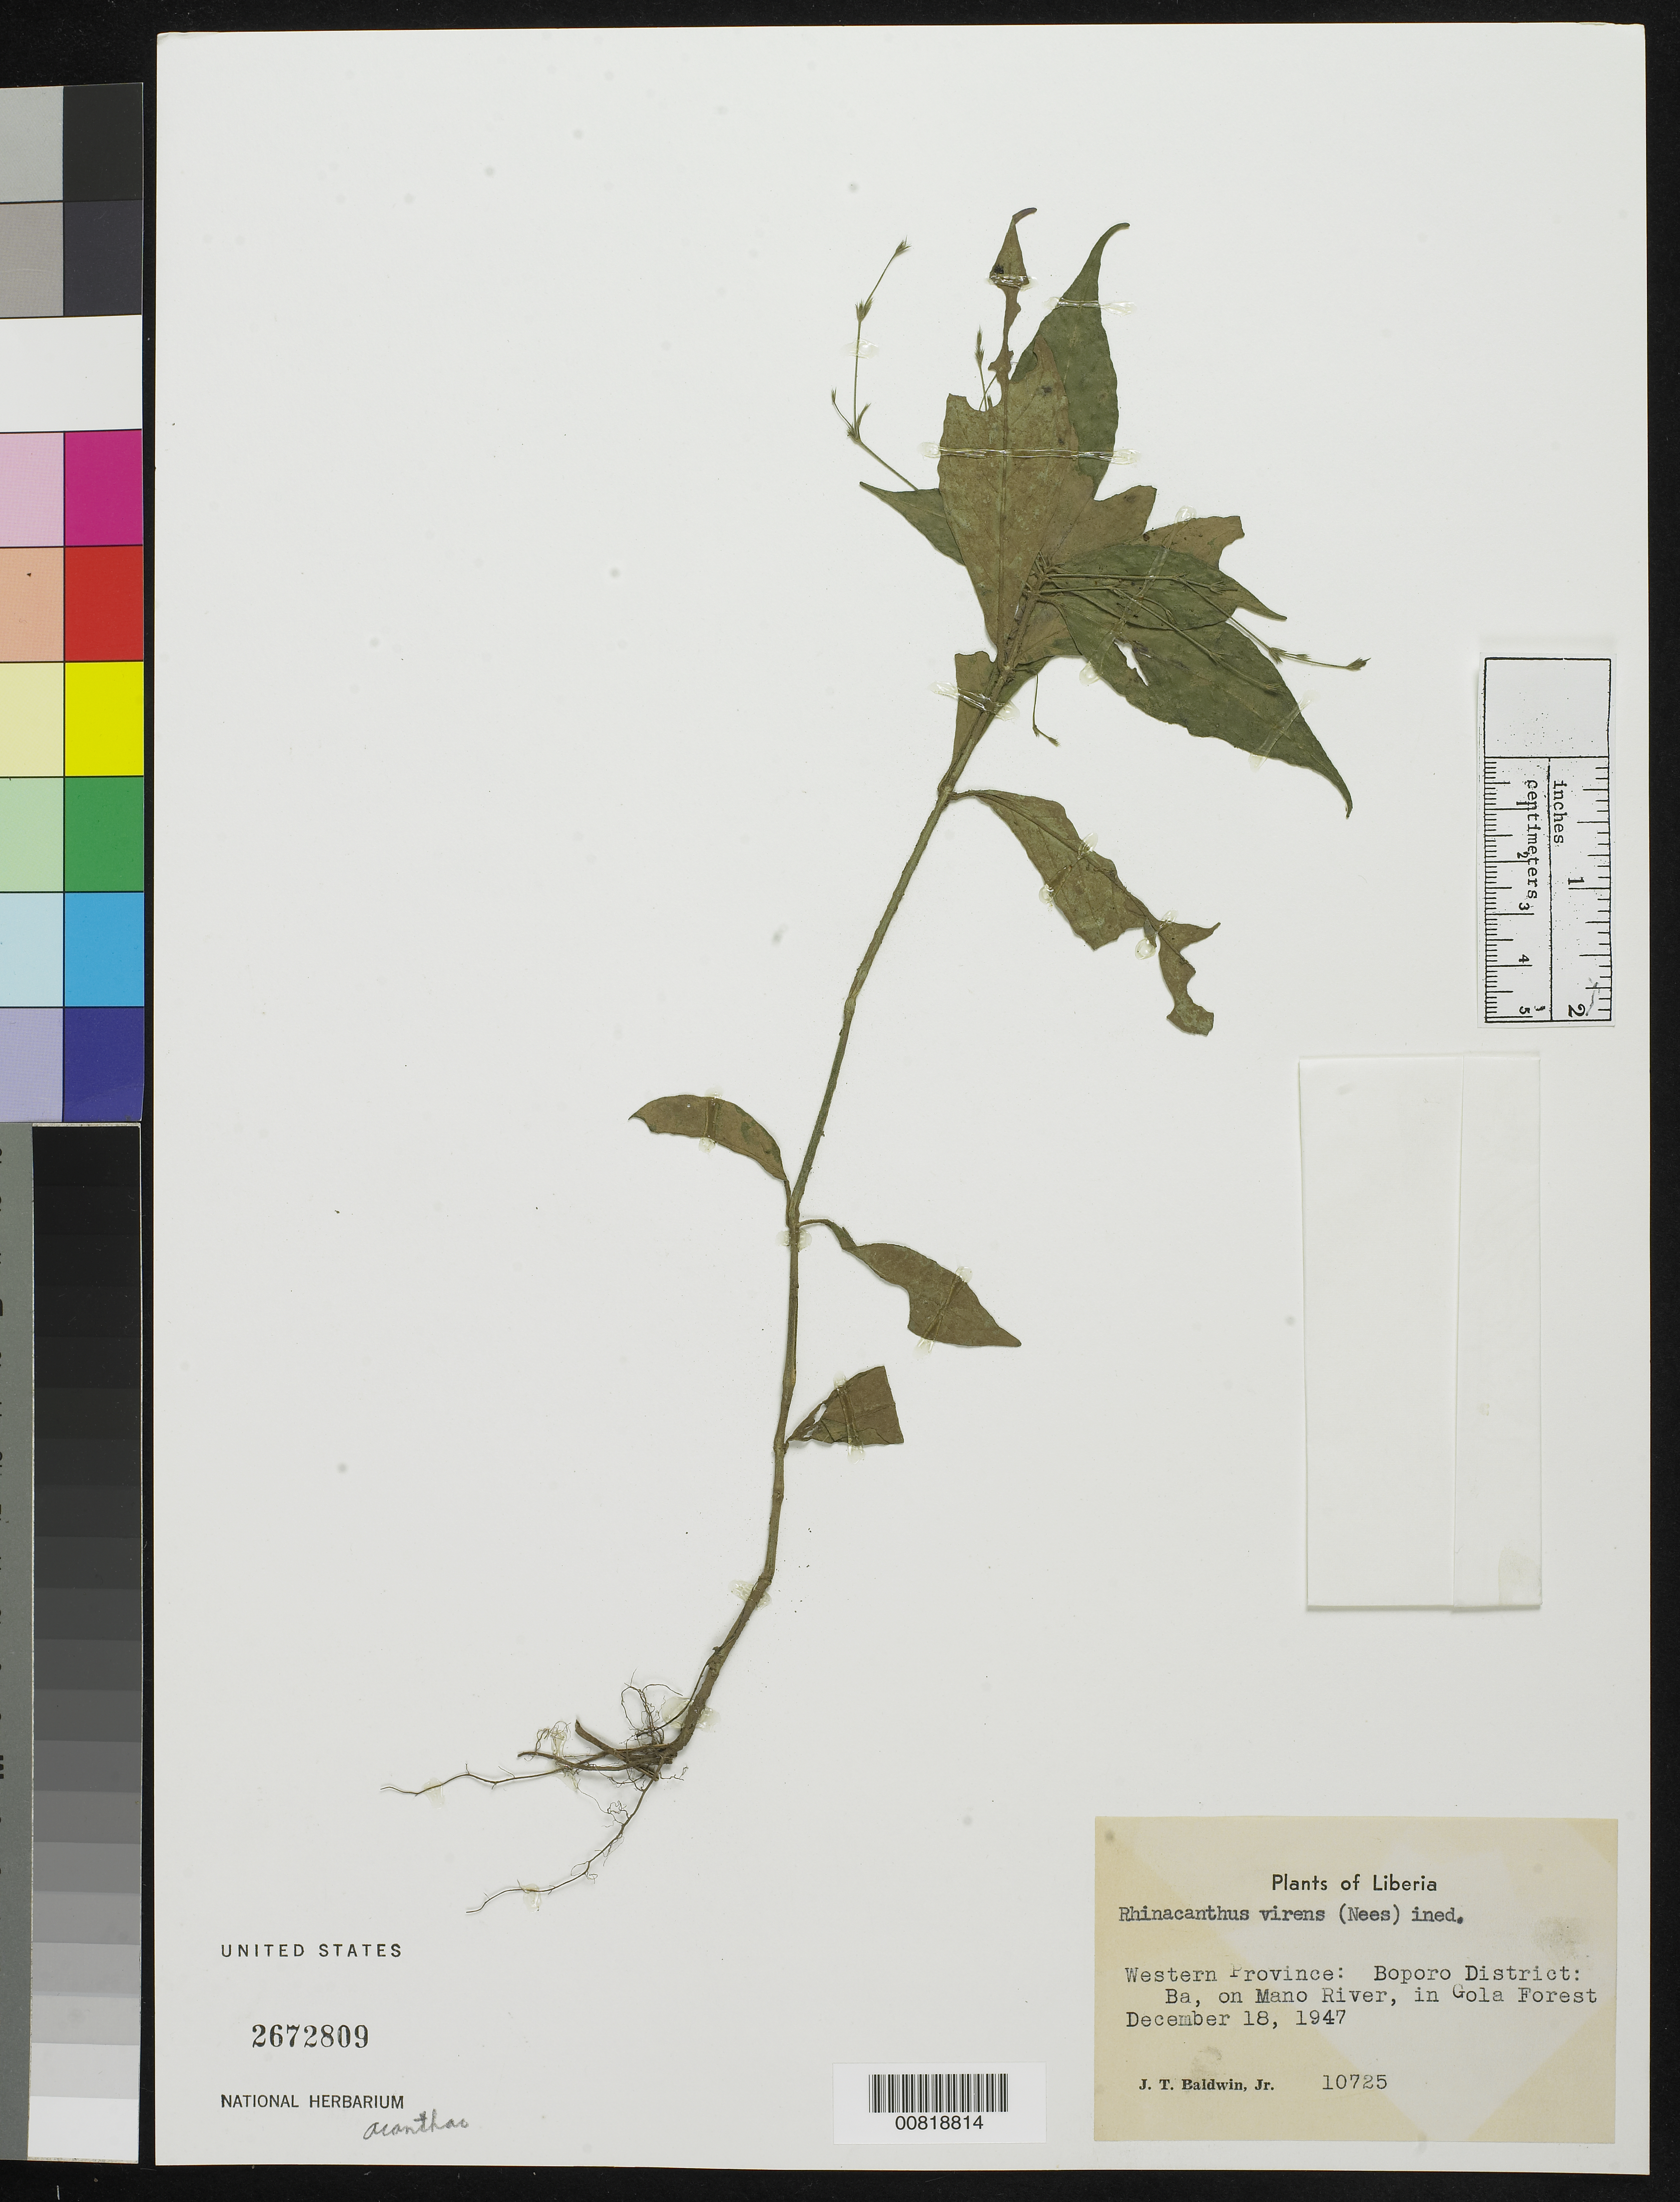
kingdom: Plantae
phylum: Tracheophyta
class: Magnoliopsida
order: Lamiales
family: Acanthaceae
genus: Rhinacanthus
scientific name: Rhinacanthus virens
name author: (Nees) Milne-Redh.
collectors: J. T. Baldwin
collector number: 10725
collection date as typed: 18 Dec 1947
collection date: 1947-12-18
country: Liberia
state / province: Gbarpolu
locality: Western Province: Boporo District, Ba, on Mano River, in Gola Forest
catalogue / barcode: US 2672809